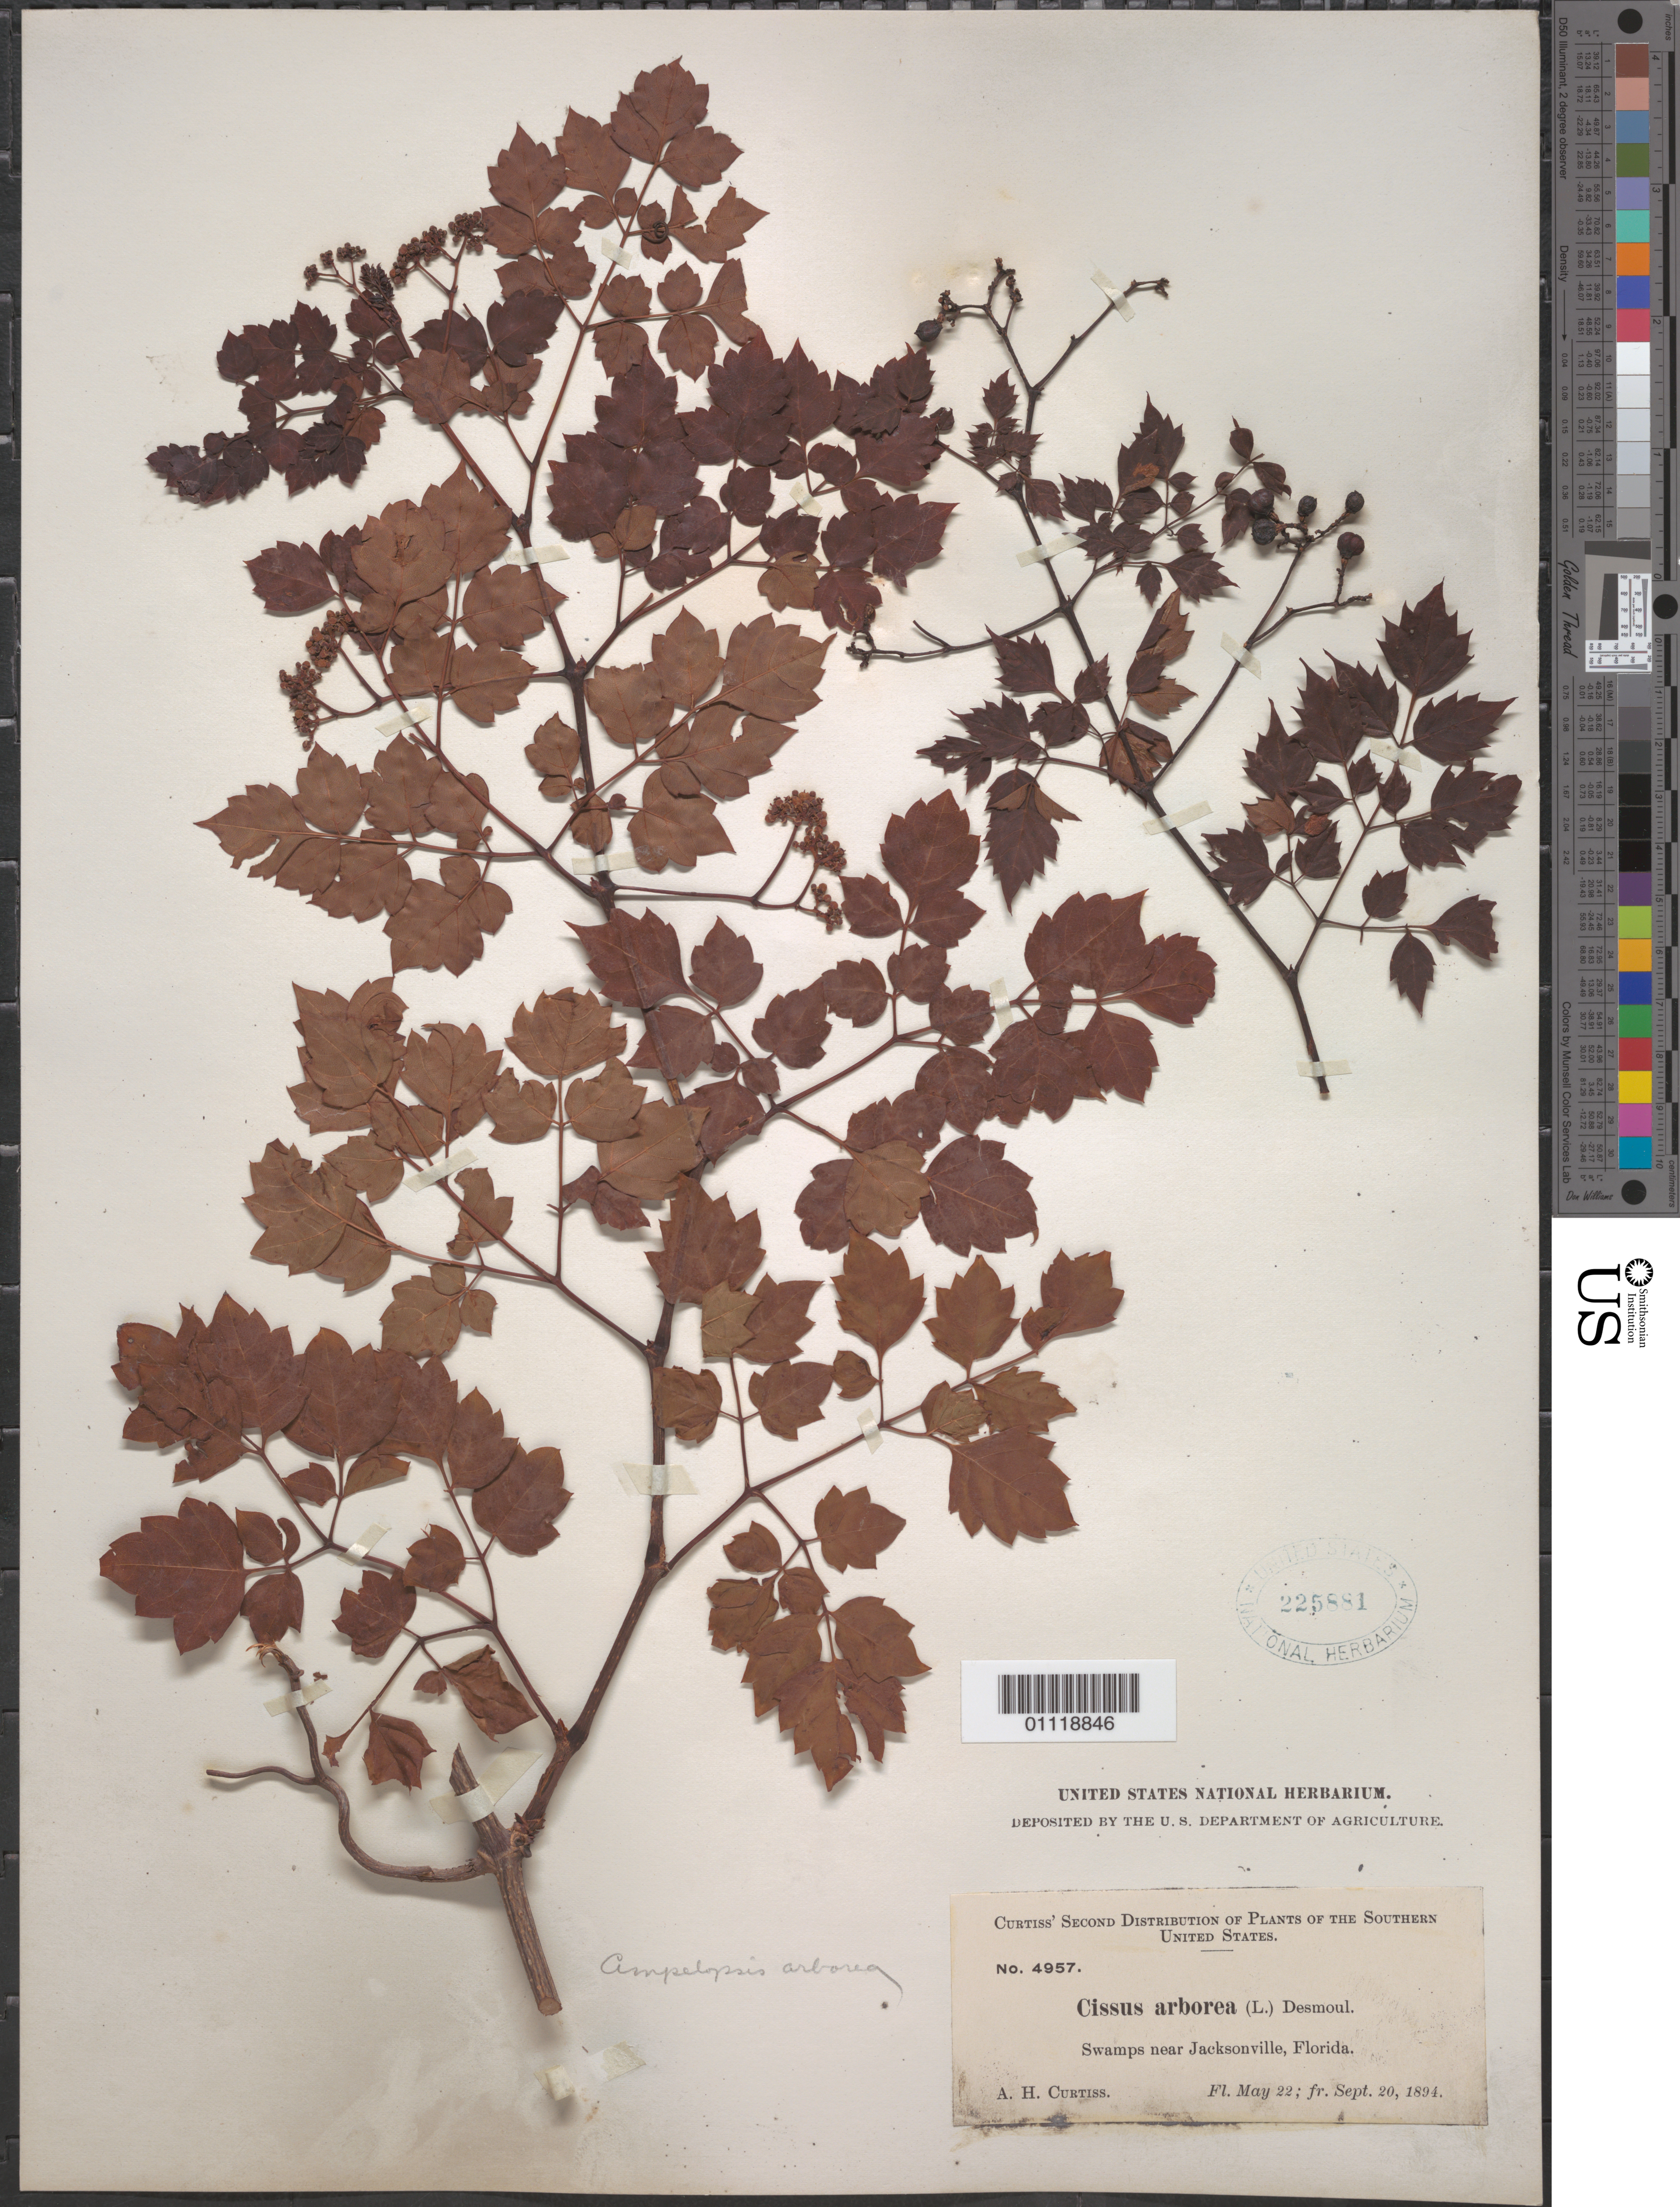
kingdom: Plantae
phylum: Tracheophyta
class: Magnoliopsida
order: Vitales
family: Vitaceae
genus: Ampelopsis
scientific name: Ampelopsis arborea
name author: (L.) Koehne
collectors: A. H. Curtiss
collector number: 4957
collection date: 1894-09-20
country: United States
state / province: Florida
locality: Near Jacksonville.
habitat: Swamps.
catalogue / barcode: US 225881